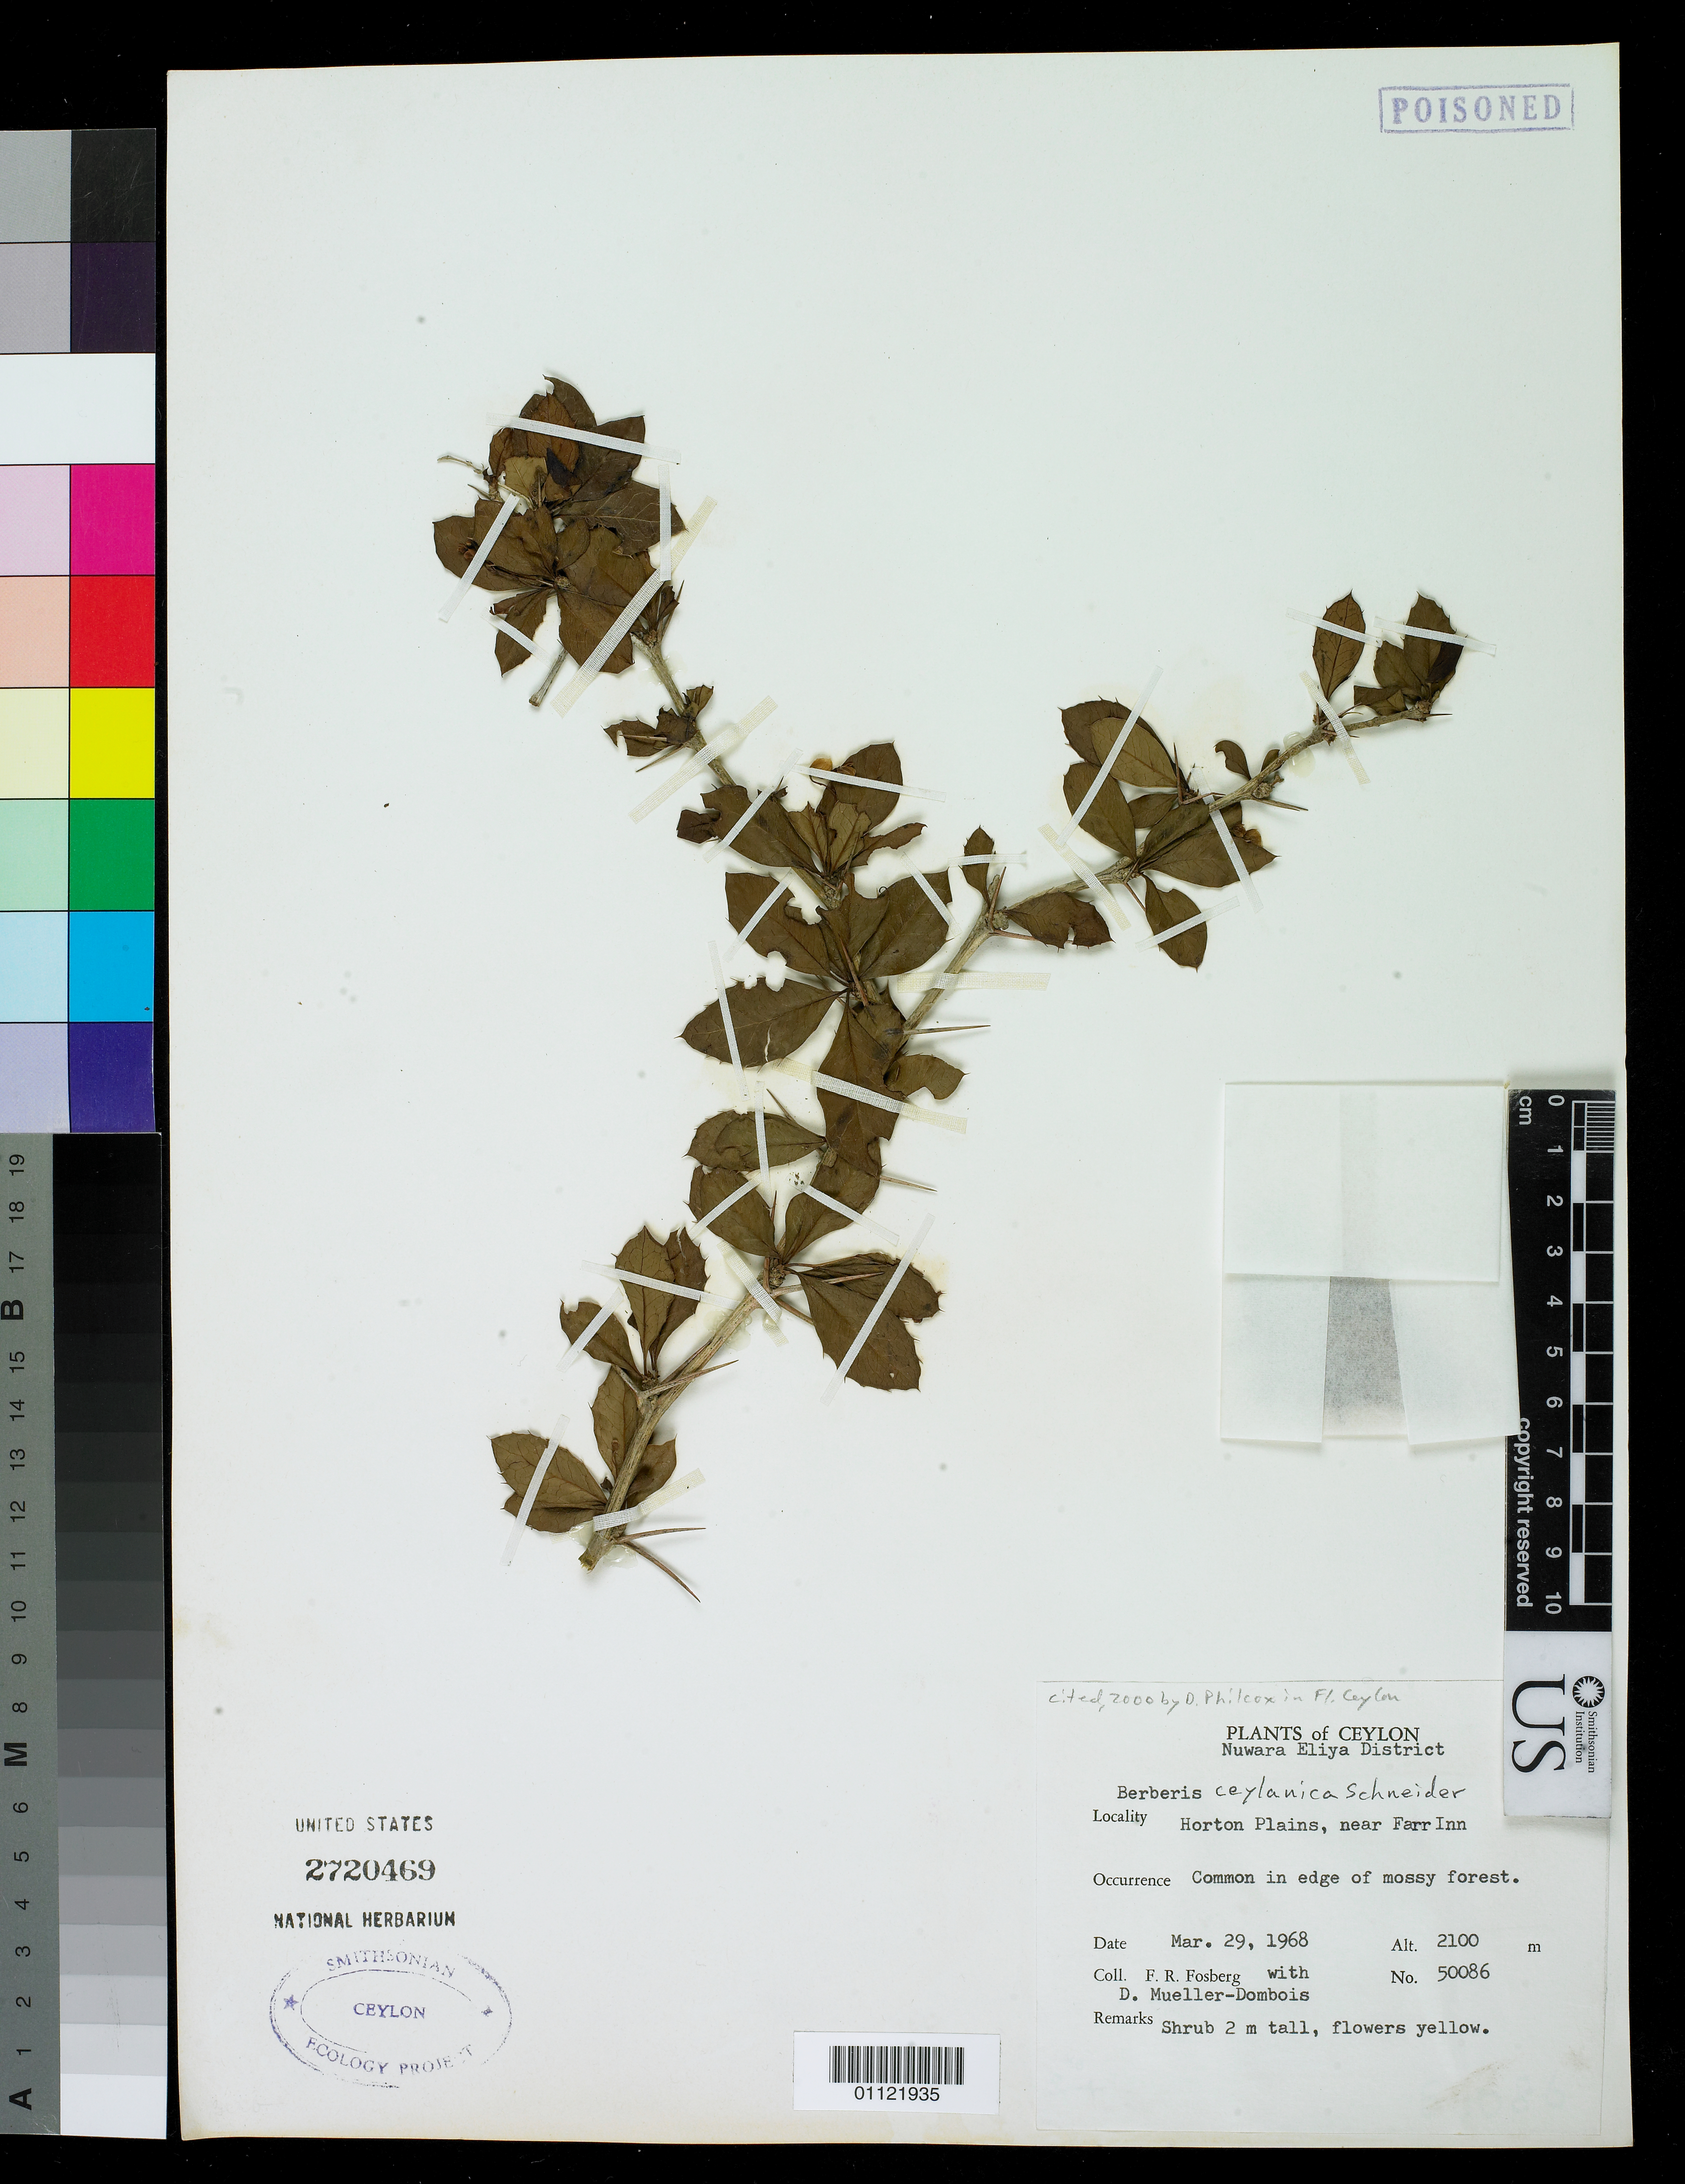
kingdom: Plantae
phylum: Tracheophyta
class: Magnoliopsida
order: Ranunculales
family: Berberidaceae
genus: Berberis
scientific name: Berberis ceylanica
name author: C.K. Schneid.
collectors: F. R. Fosberg & D. Mueller-Dombois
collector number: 50086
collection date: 1968-03-29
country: Sri Lanka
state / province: Central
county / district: Nuwara Eliya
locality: Horton Plains, near Farr Inn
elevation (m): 2100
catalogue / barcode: US 2720469